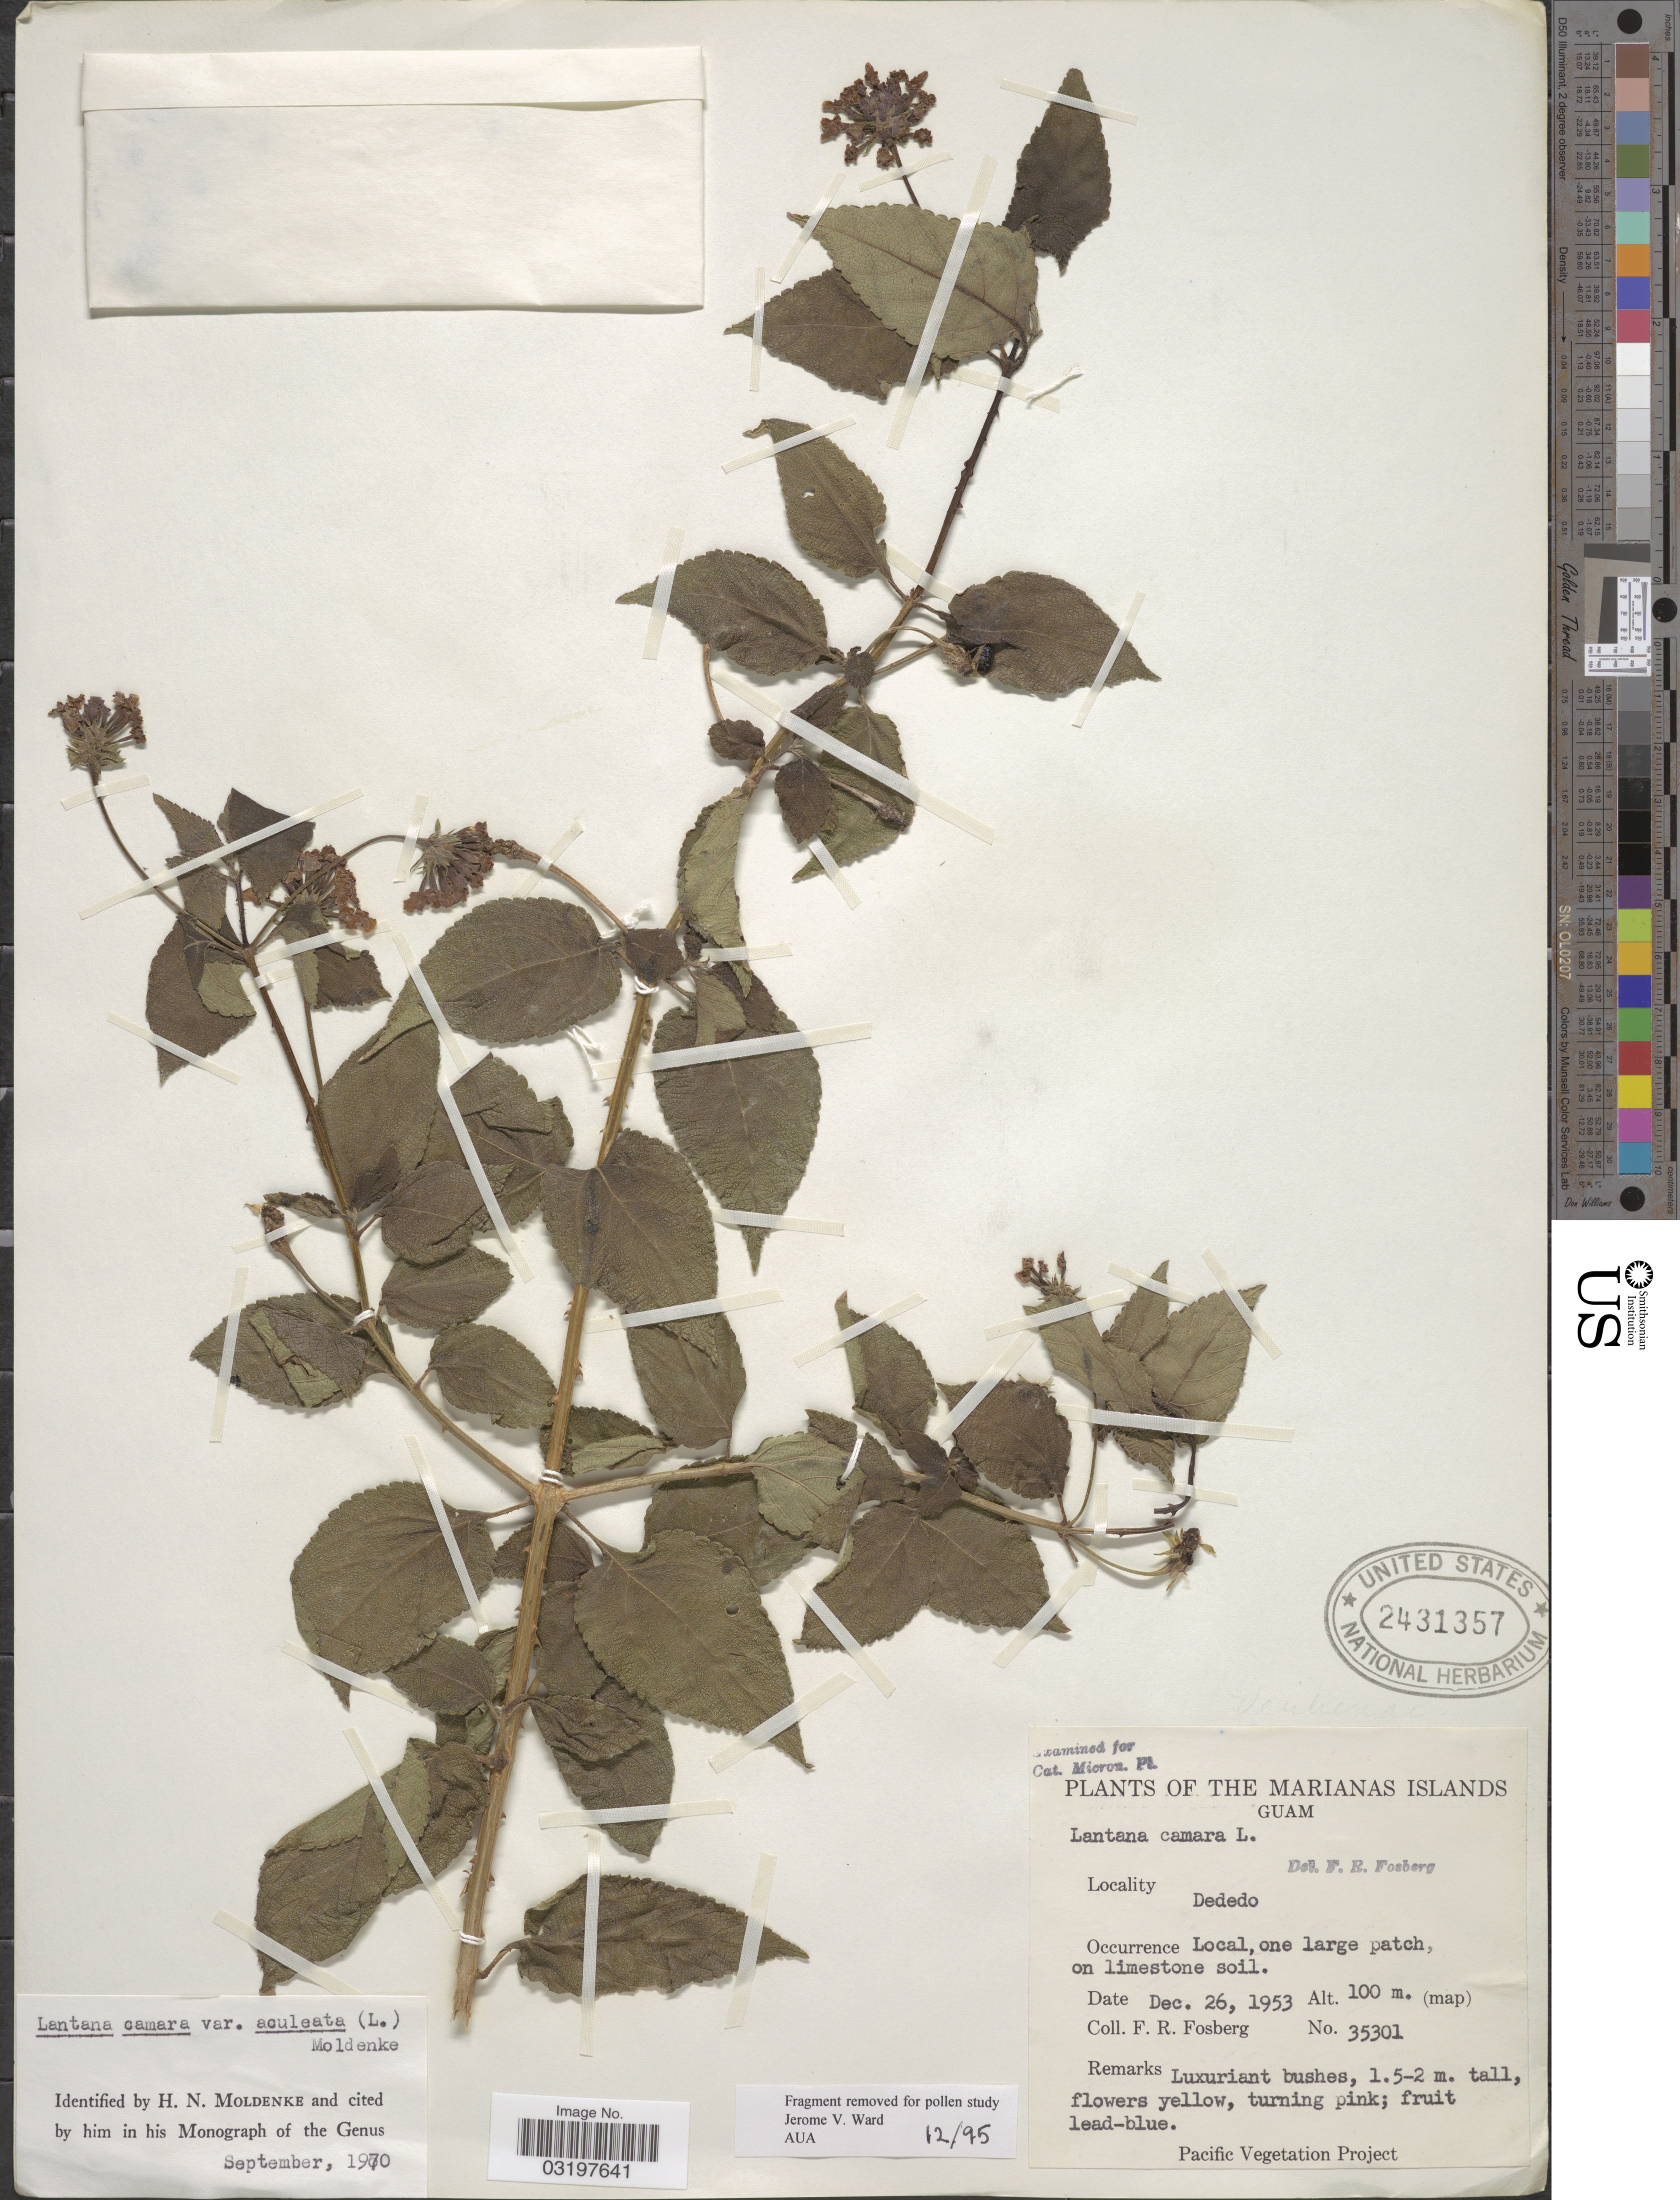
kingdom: Plantae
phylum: Tracheophyta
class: Magnoliopsida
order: Lamiales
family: Verbenaceae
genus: Lantana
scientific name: Lantana camara var. aculeata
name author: (L.) Moldenke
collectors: F. R. Fosberg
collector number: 35301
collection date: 1953-12-26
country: Guam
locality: The Marianas Islands. Dededo.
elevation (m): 100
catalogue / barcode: US 2431357